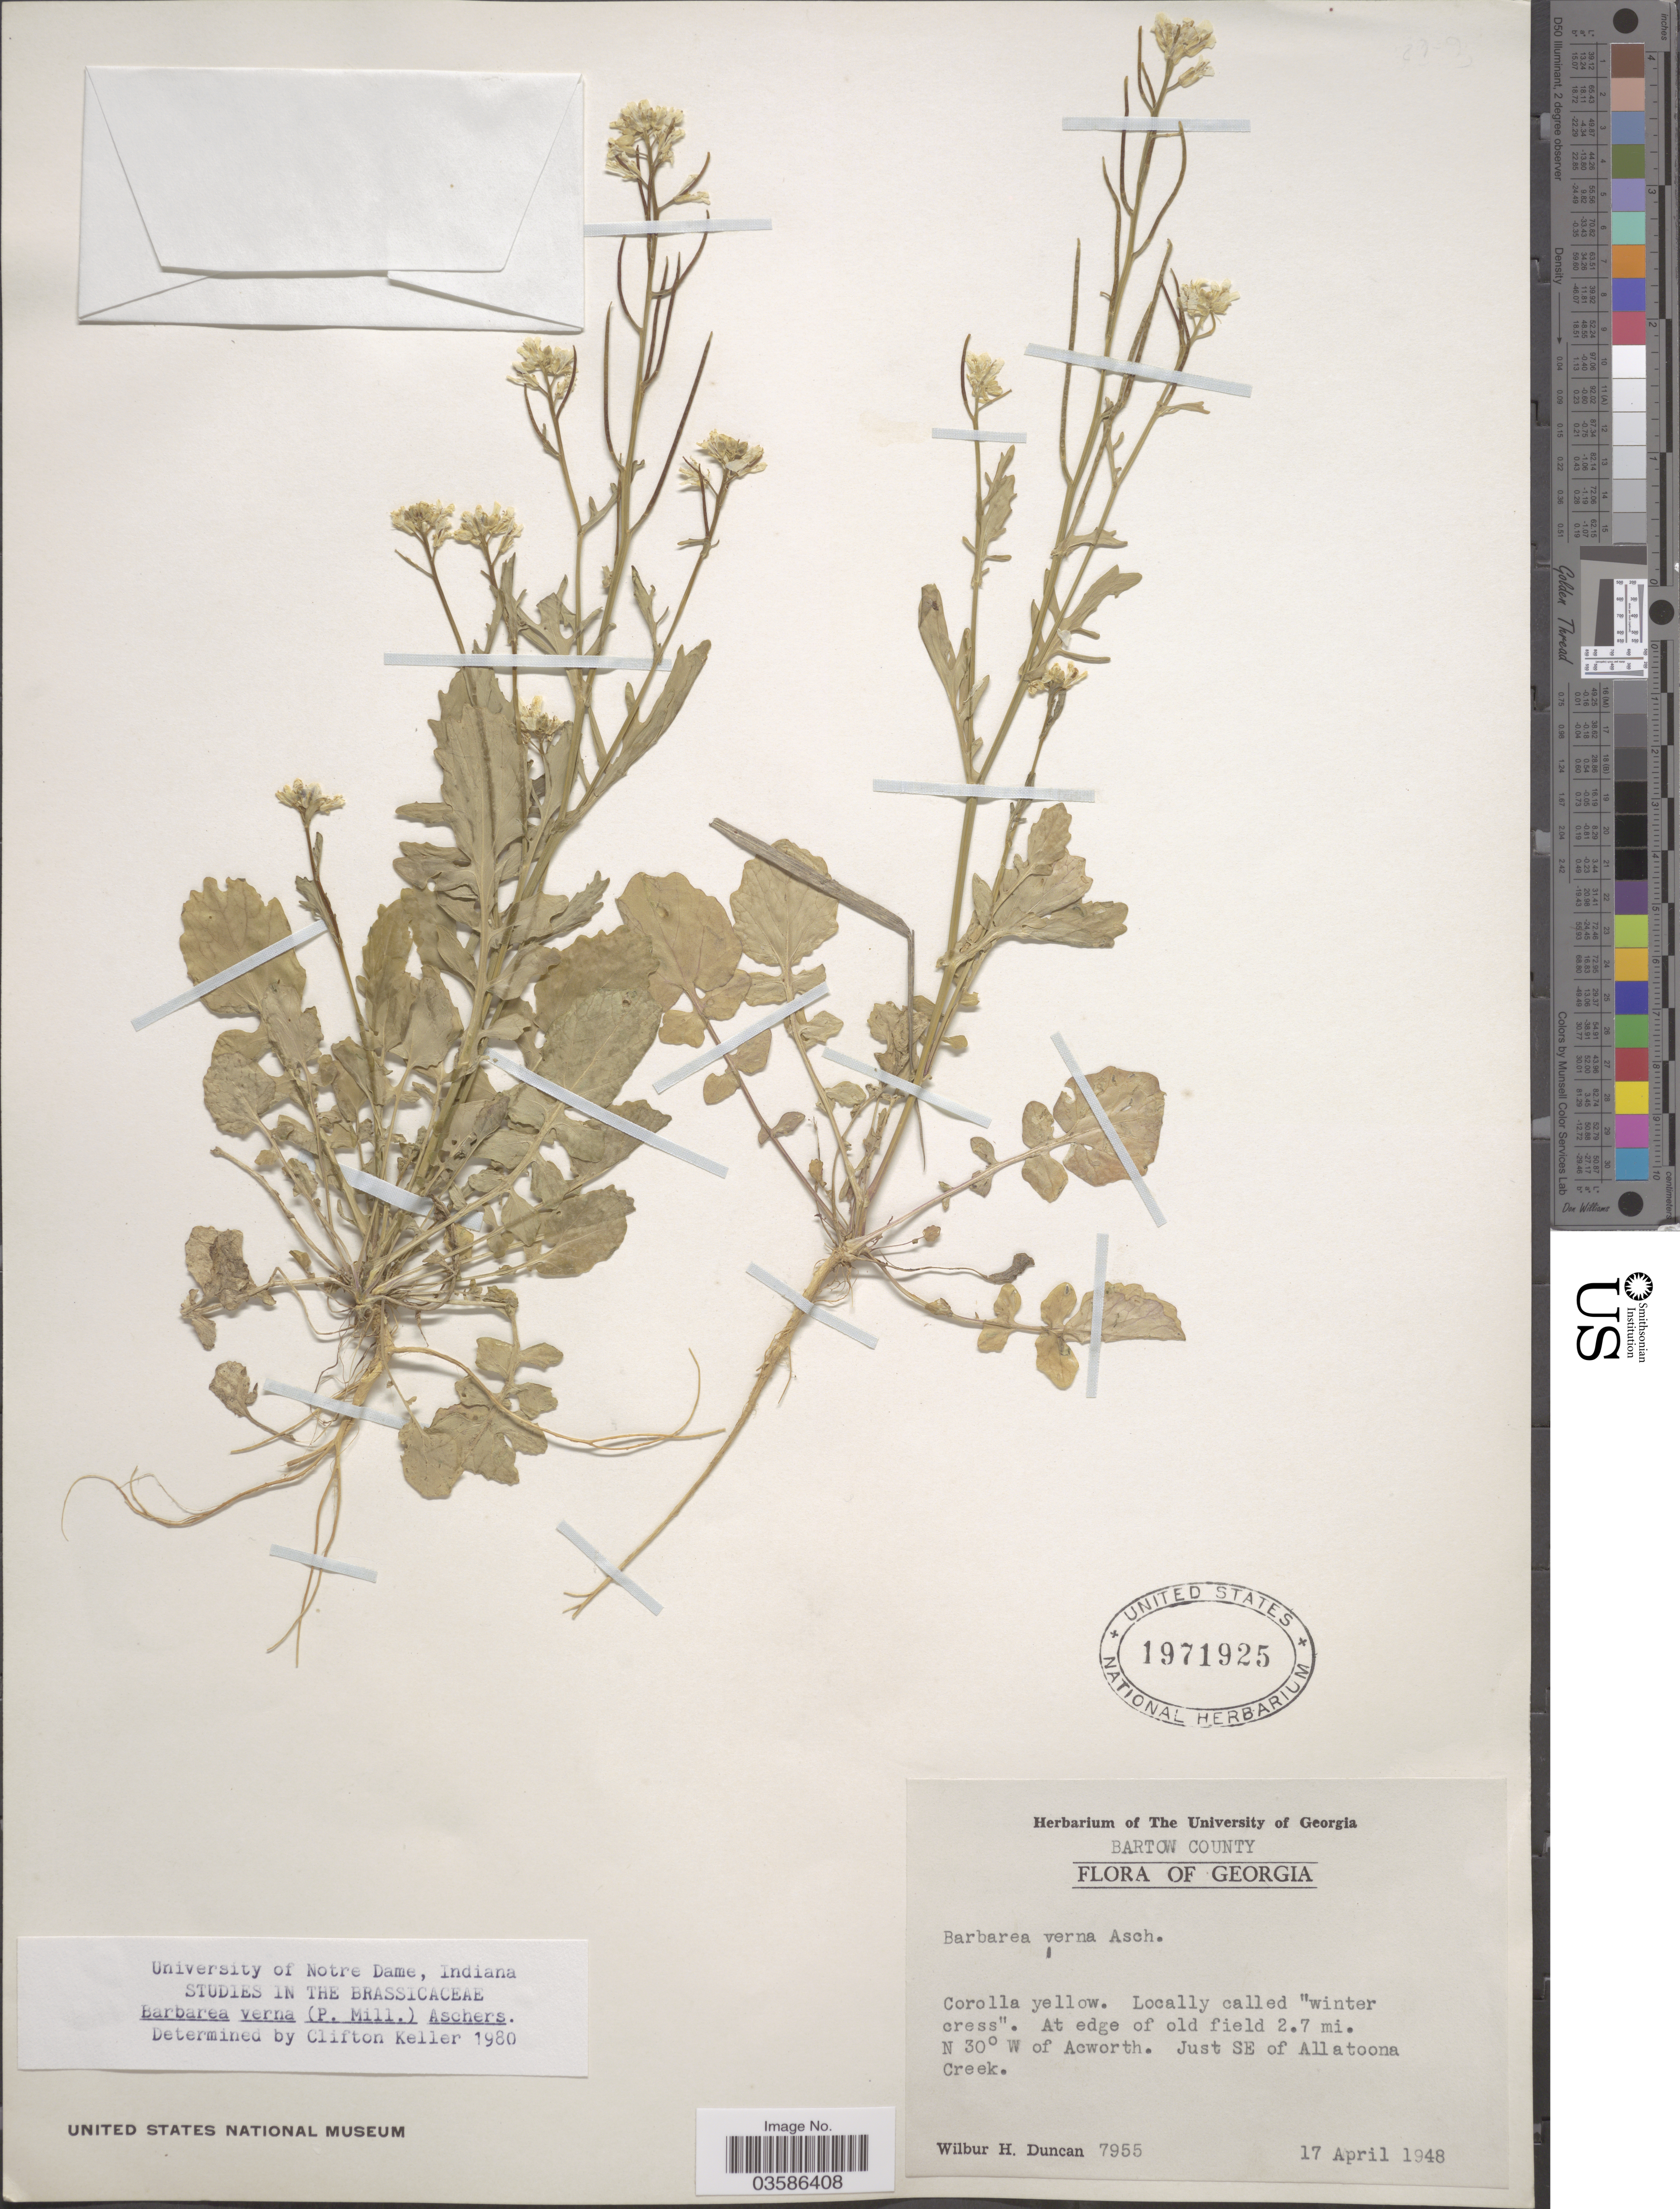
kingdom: Plantae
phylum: Tracheophyta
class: Magnoliopsida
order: Brassicales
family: Brassicaceae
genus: Barbarea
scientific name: Barbarea verna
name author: (Mill.) Asch.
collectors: W. H. Duncan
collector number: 7955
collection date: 1948-04-17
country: United States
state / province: Georgia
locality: Barton County. At edge of old field 2.7 mi. N of Acworth. Just SE of Allatoona Creek.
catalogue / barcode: US 1971925